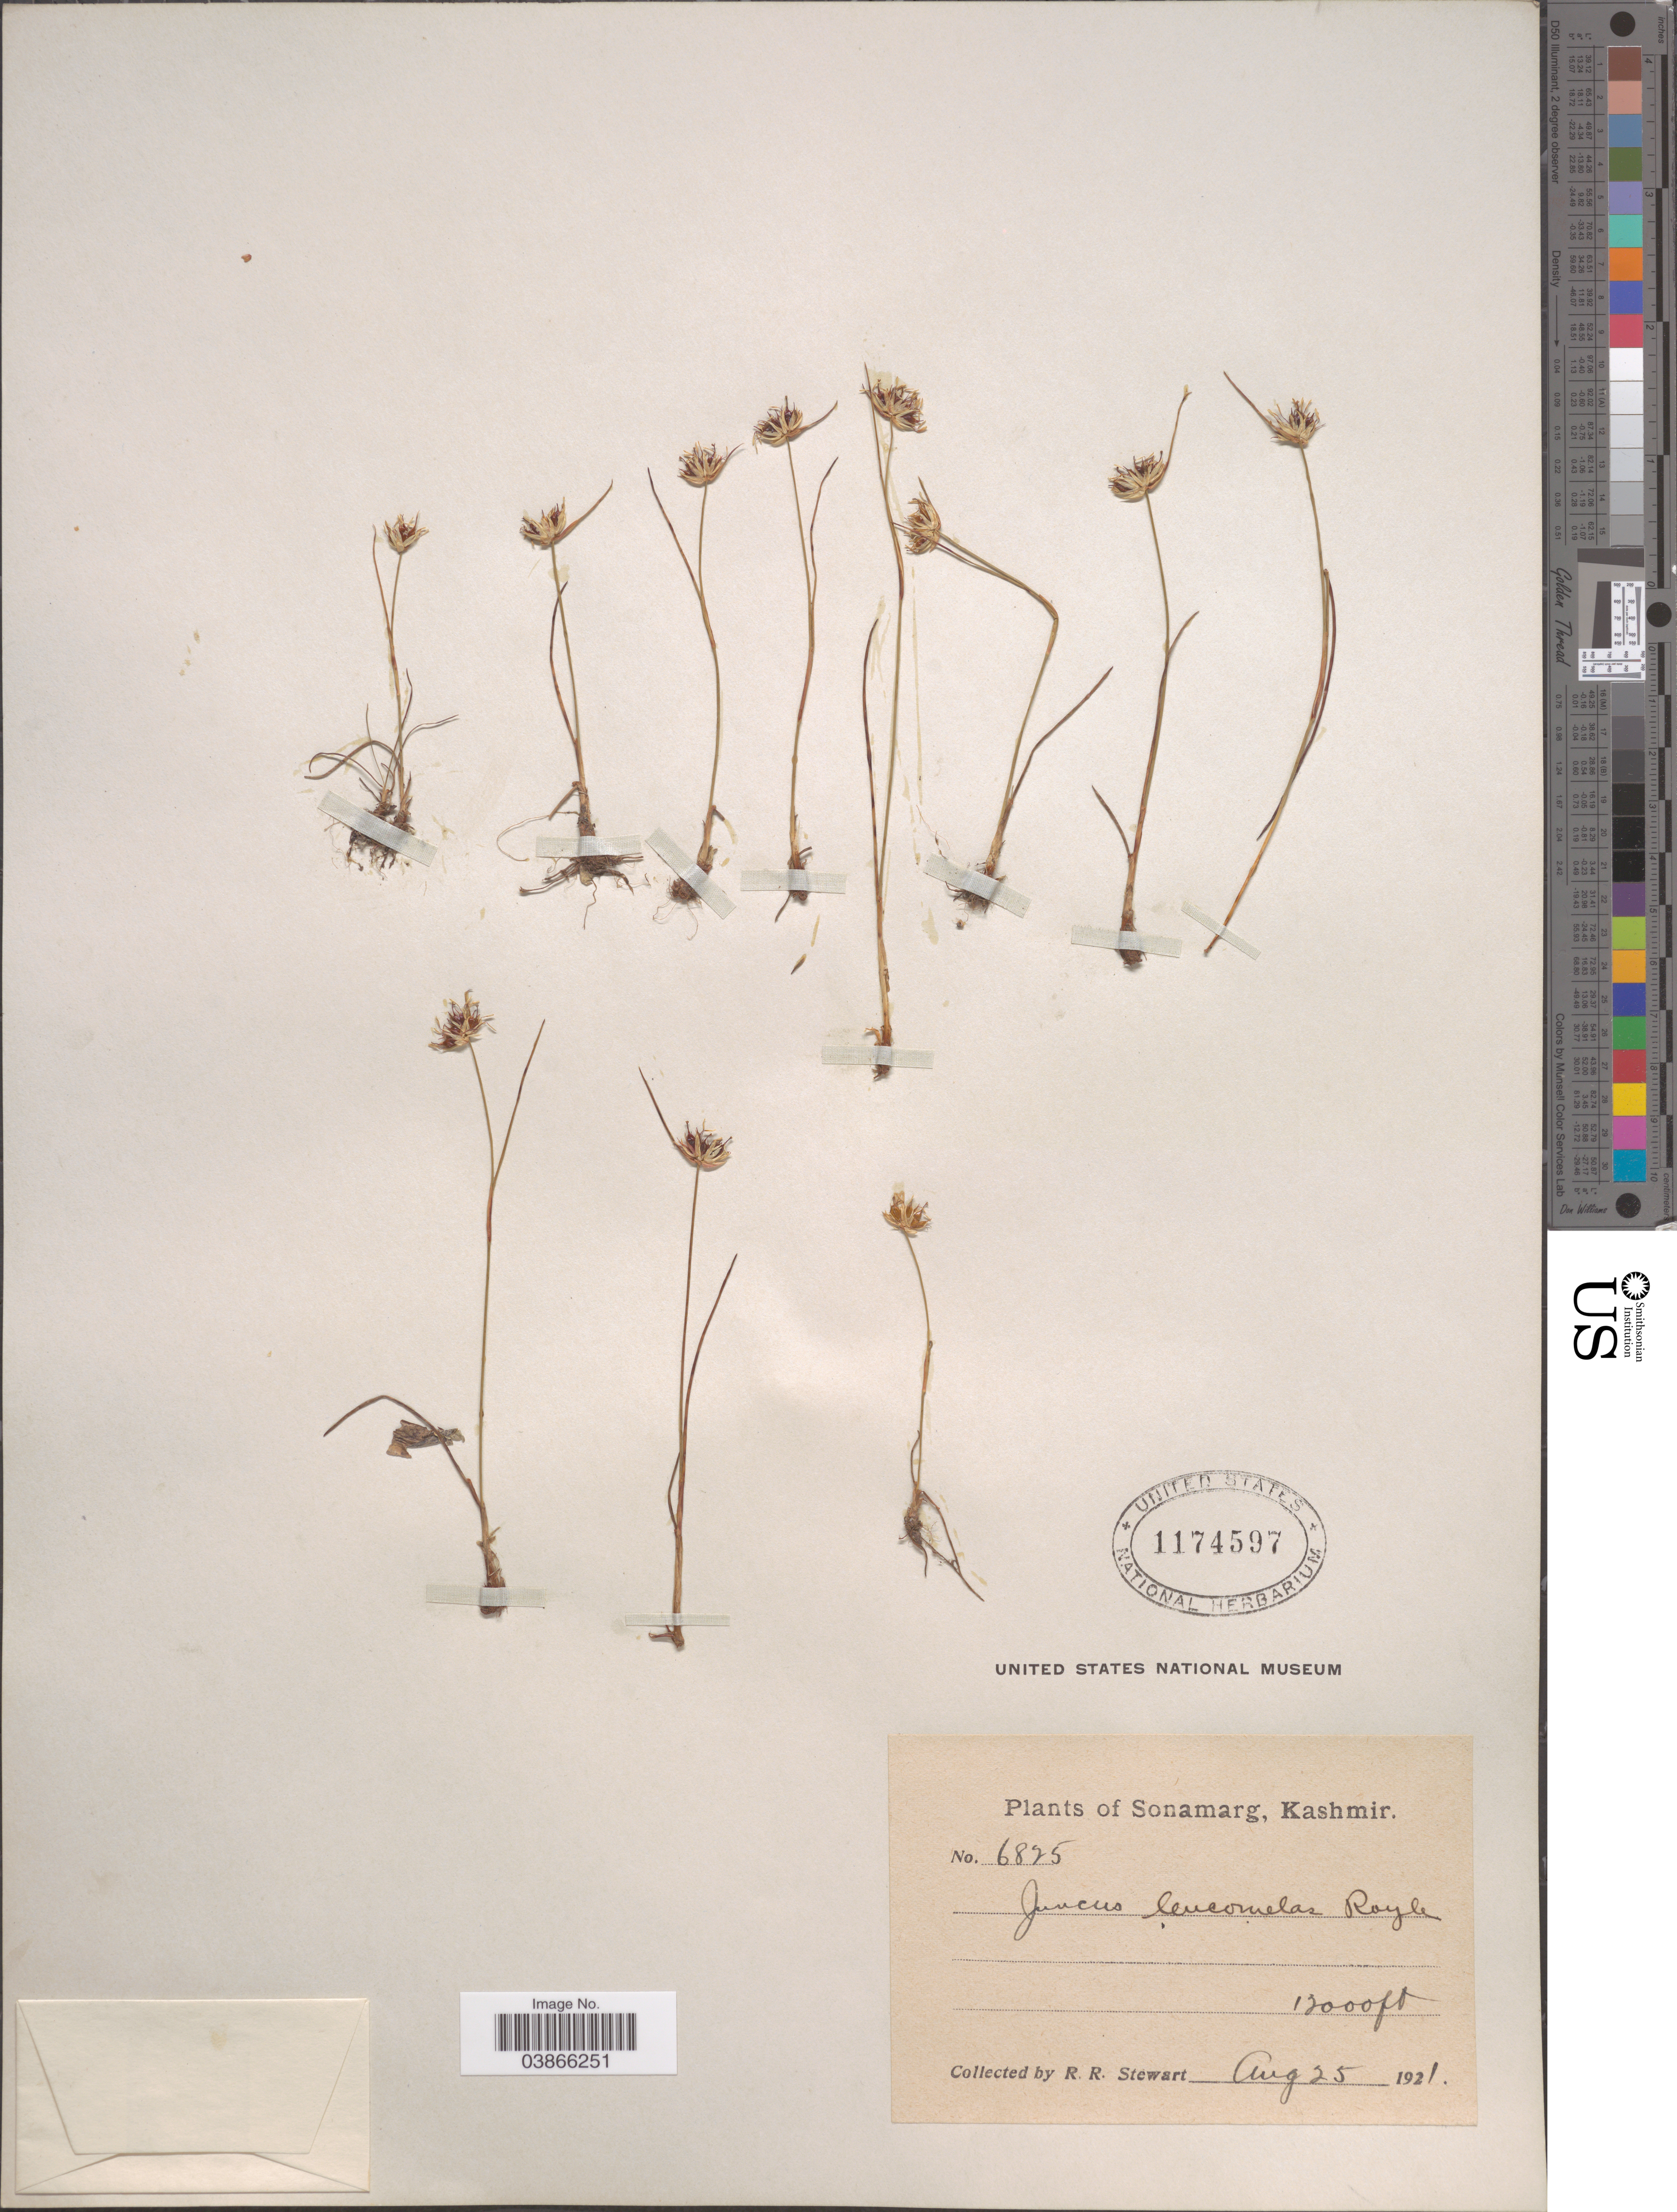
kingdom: Plantae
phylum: Tracheophyta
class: Liliopsida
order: Poales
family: Juncaceae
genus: Juncus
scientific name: Juncus leucomelas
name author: Royle ex D. Don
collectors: R. Stewart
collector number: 6825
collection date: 1921-08-25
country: India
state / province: Jammu and Kashmir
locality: Sonamarg, Kashmir.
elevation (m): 3658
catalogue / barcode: US 1174597